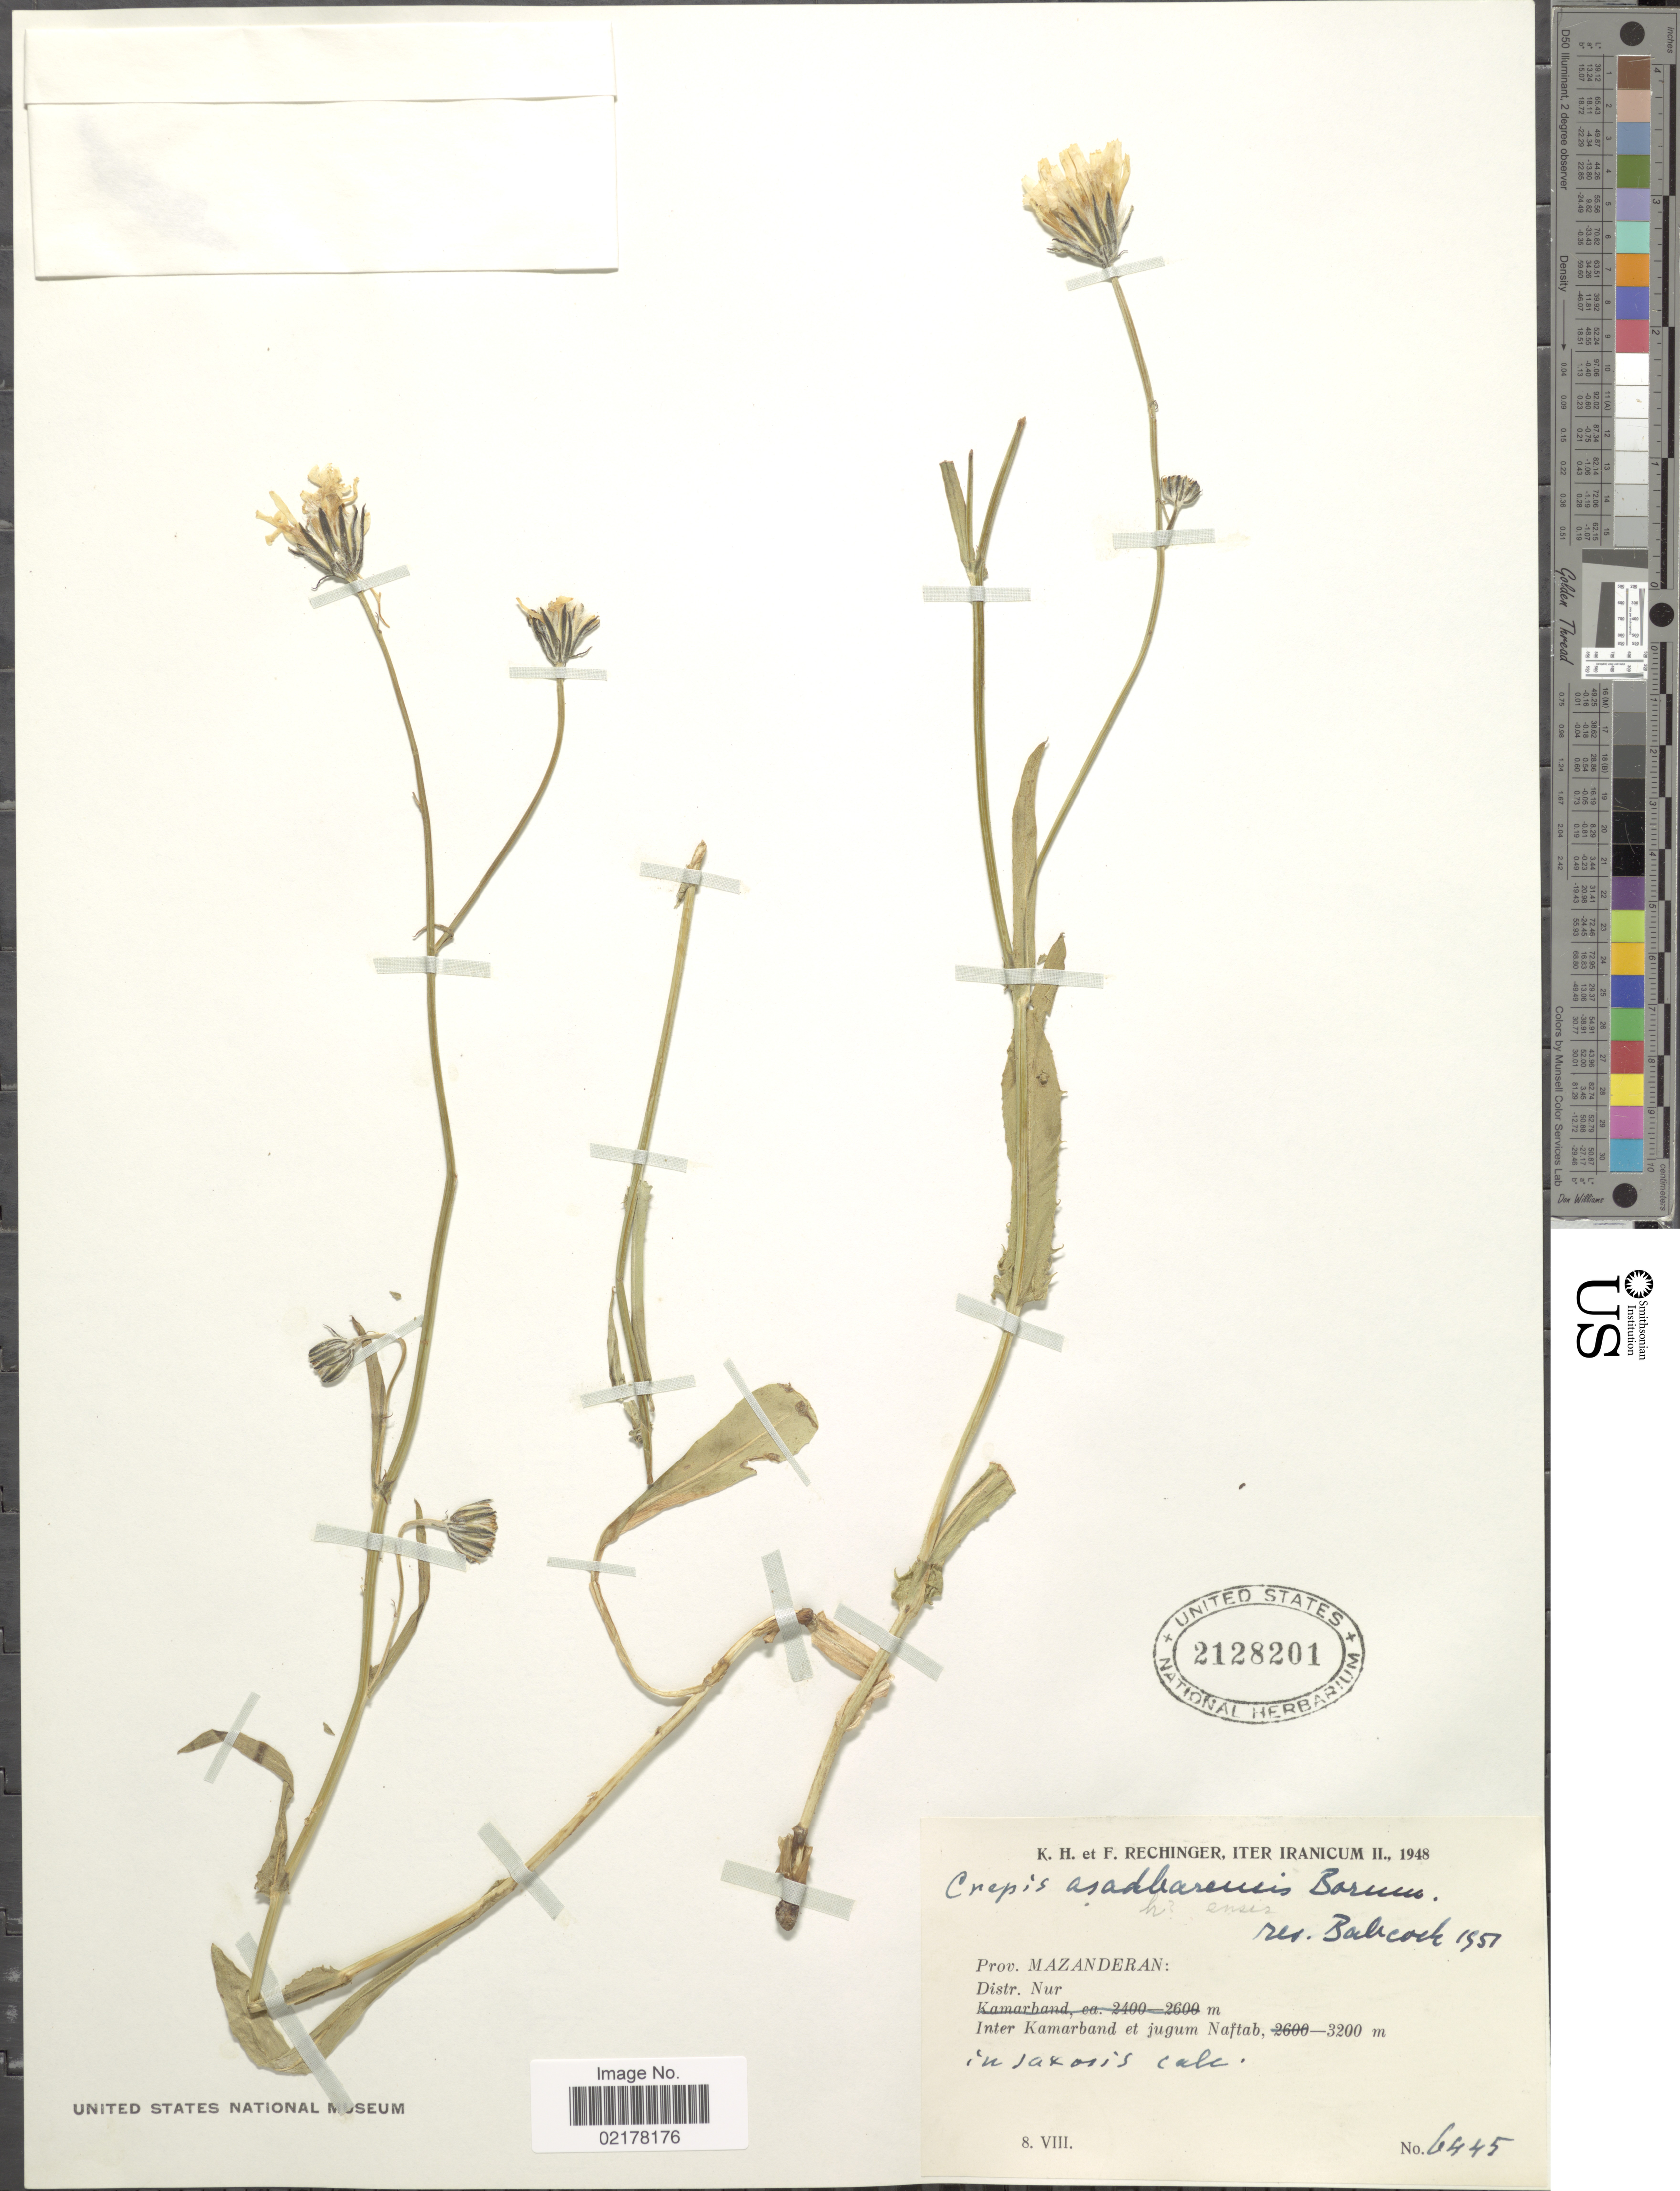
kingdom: Plantae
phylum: Tracheophyta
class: Magnoliopsida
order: Asterales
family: Asteraceae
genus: Crepis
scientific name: Crepis asadbarensis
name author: Rech. f.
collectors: K. H. Rechinger & F. Rechinger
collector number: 6445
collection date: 1948-08-08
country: Iran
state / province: Mazandaran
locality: Distr. Nur. Inter Kamarband et jugum Naftab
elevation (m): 3200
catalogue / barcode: US 2128201